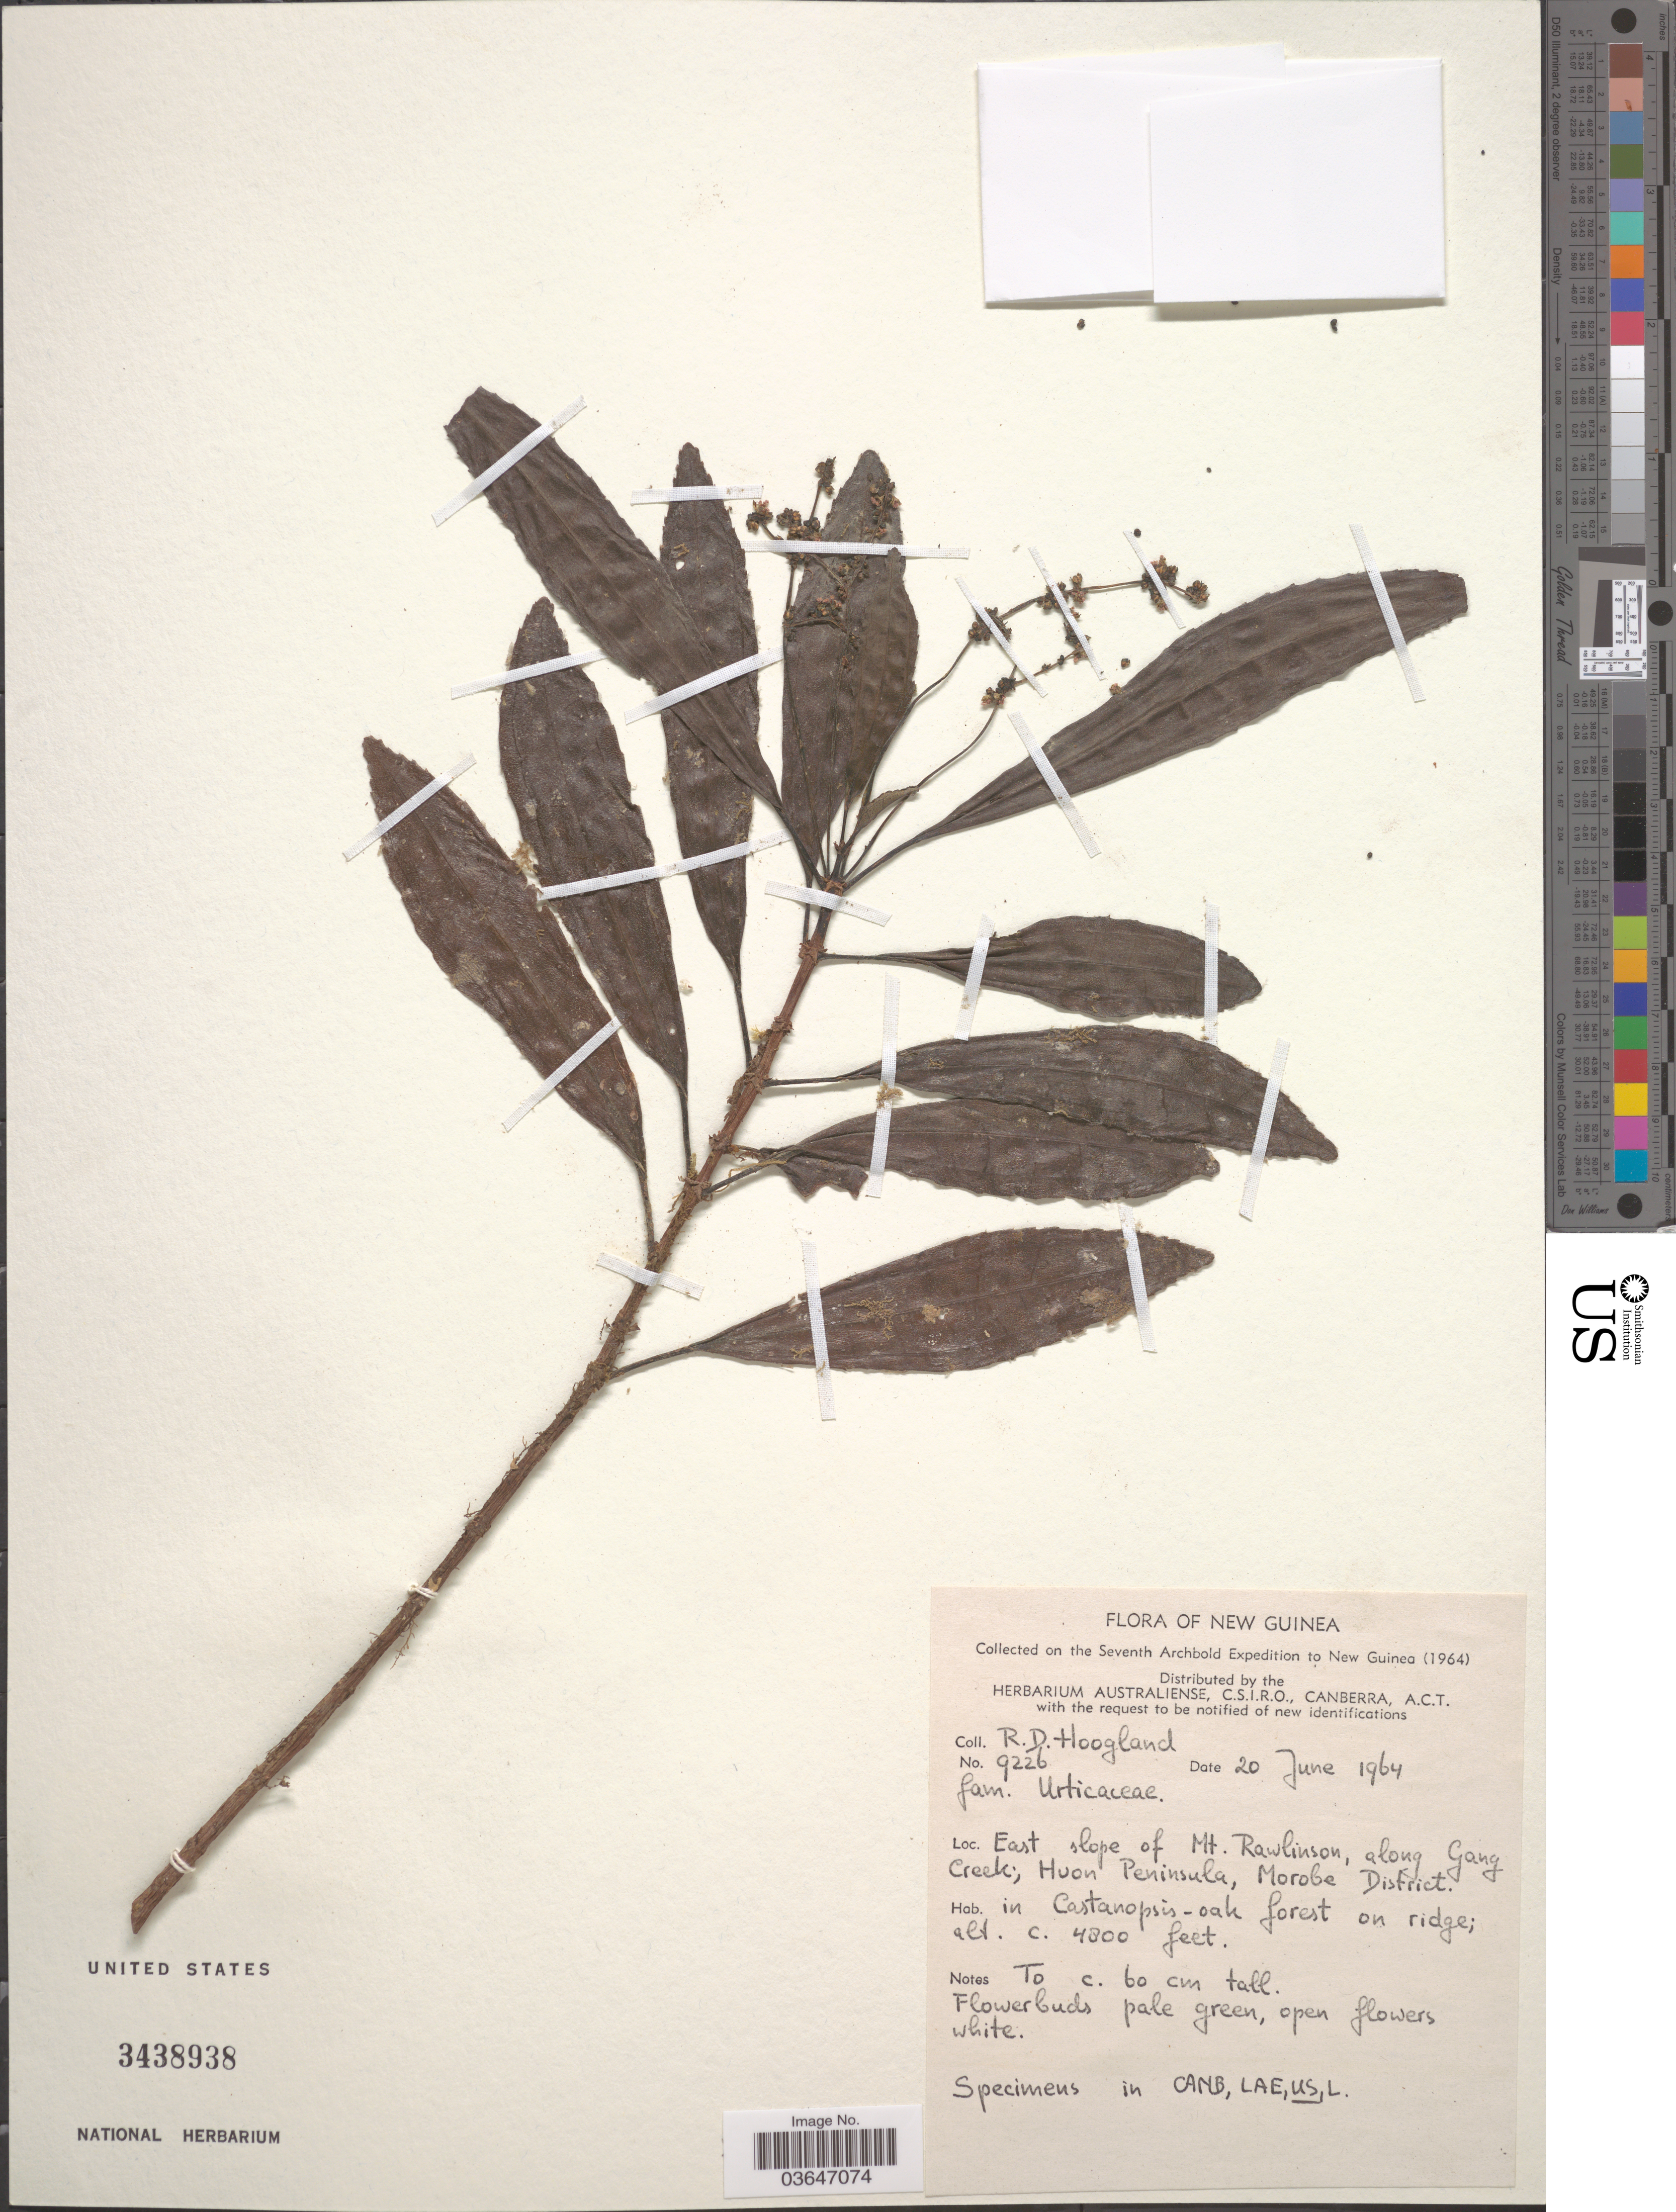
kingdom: Plantae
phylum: Tracheophyta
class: Magnoliopsida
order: Proteales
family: Proteaceae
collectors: R. D. Hoogland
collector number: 9226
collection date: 1964-06-20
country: Papua New Guinea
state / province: Morobe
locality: New Guinea. East slope of Mt. Rawlinson, along Gang Creek; Huon Peninsula, Morobe District.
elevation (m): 1463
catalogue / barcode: US 3438938